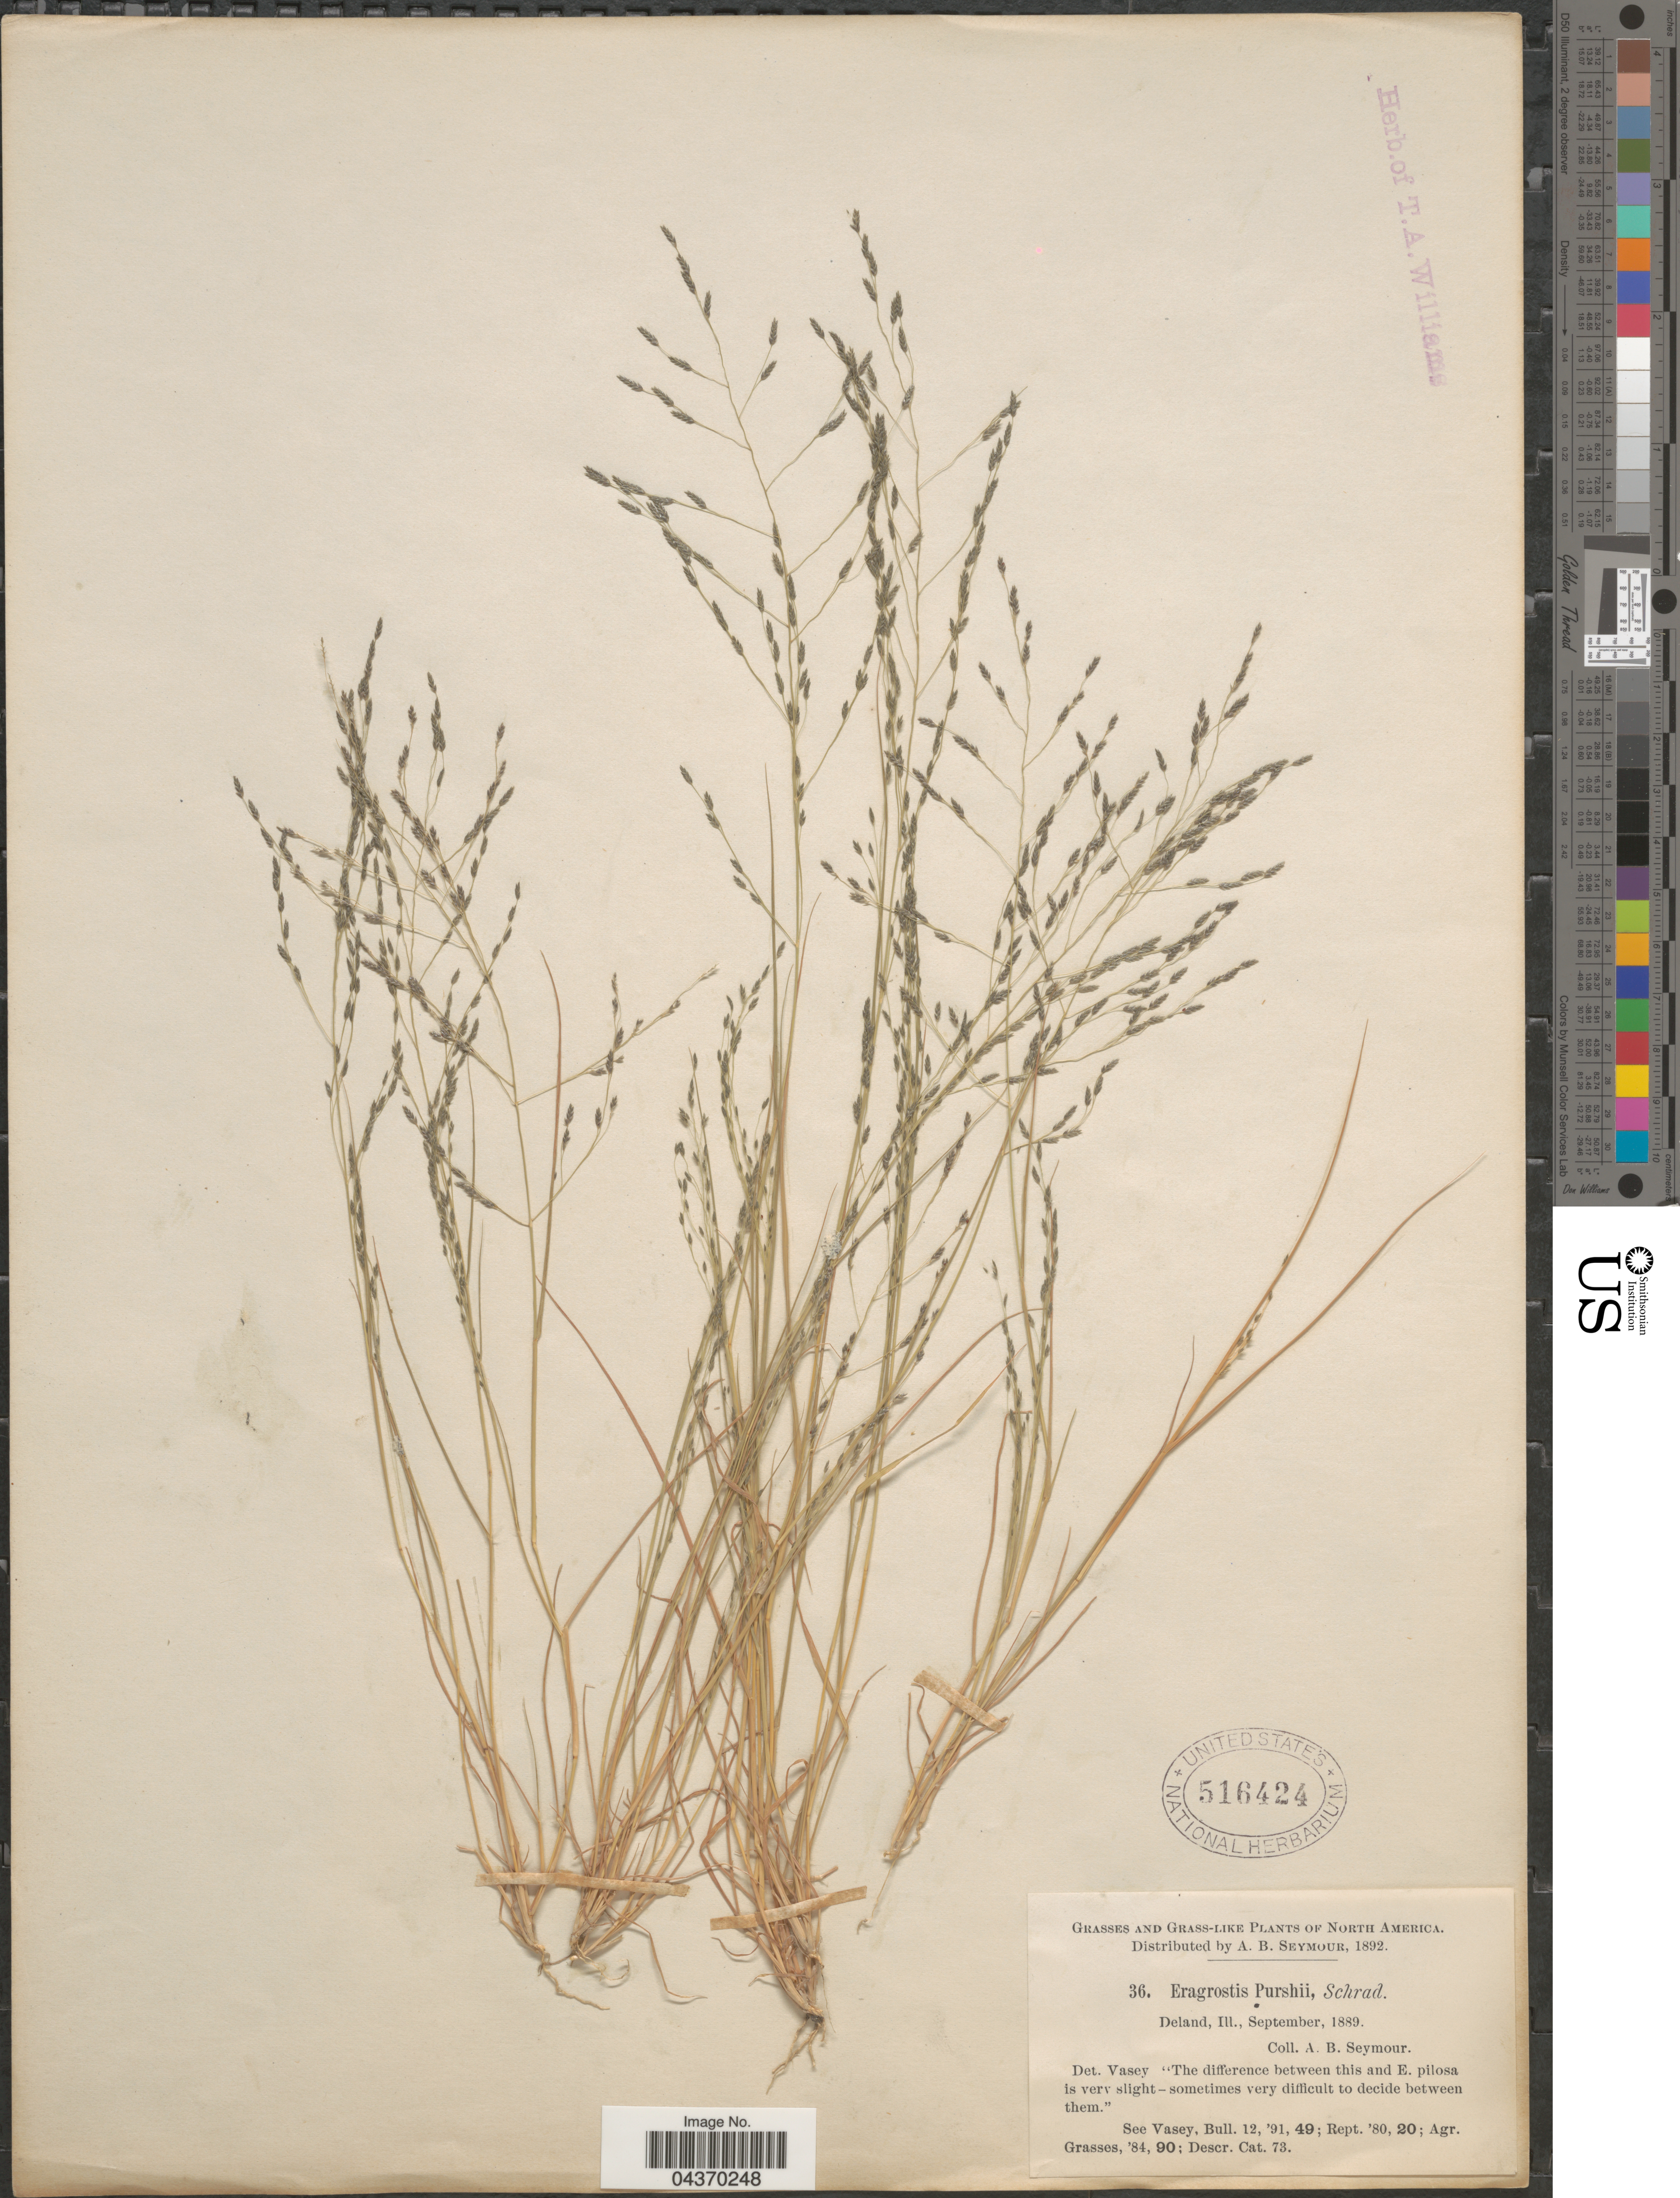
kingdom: Plantae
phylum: Tracheophyta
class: Liliopsida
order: Poales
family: Poaceae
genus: Eragrostis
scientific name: Eragrostis pectinacea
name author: (Michx.) Nees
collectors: A. Seymour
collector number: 36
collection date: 1889-09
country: United States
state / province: Illinois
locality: Deland.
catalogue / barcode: US 516424